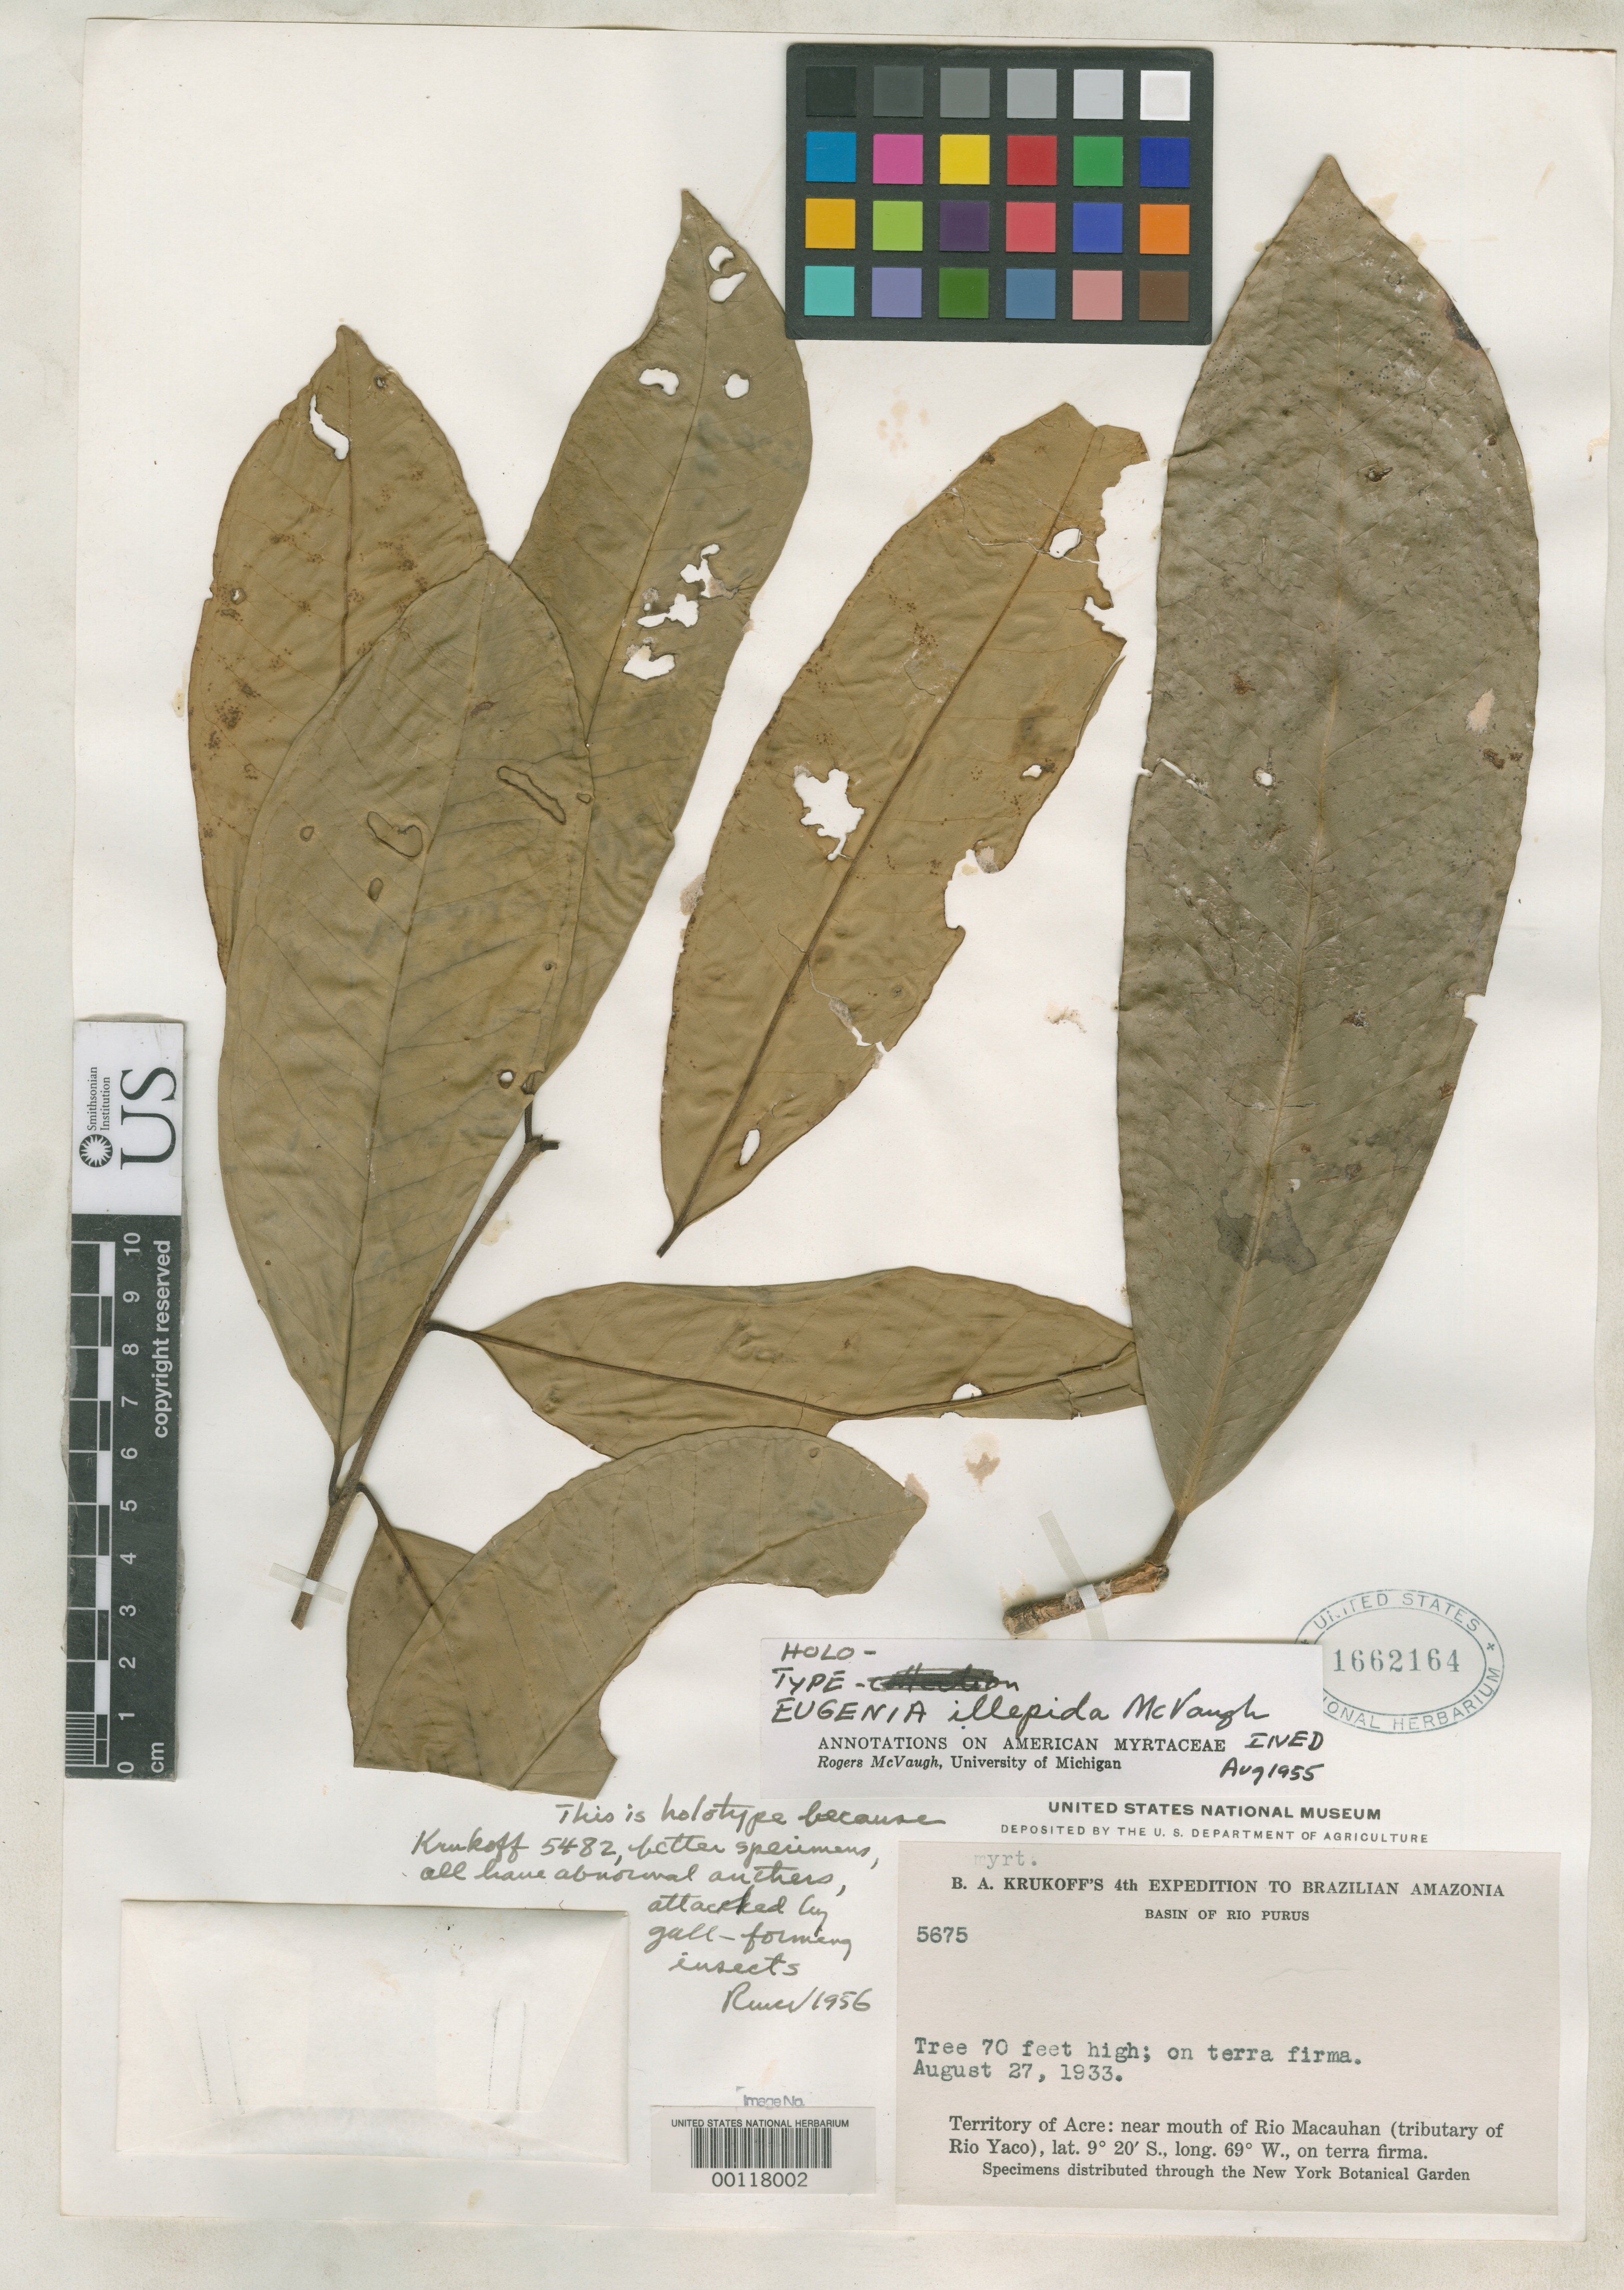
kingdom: Plantae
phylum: Tracheophyta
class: Magnoliopsida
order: Myrtales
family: Myrtaceae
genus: Eugenia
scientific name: Eugenia illepida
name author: McVaugh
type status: Holotype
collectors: B. A. Krukoff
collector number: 5675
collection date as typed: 27 Aug 1933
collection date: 1933-08-27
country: Brazil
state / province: Acre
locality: Near mouth of Rio Macauhan.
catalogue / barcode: US 1662164